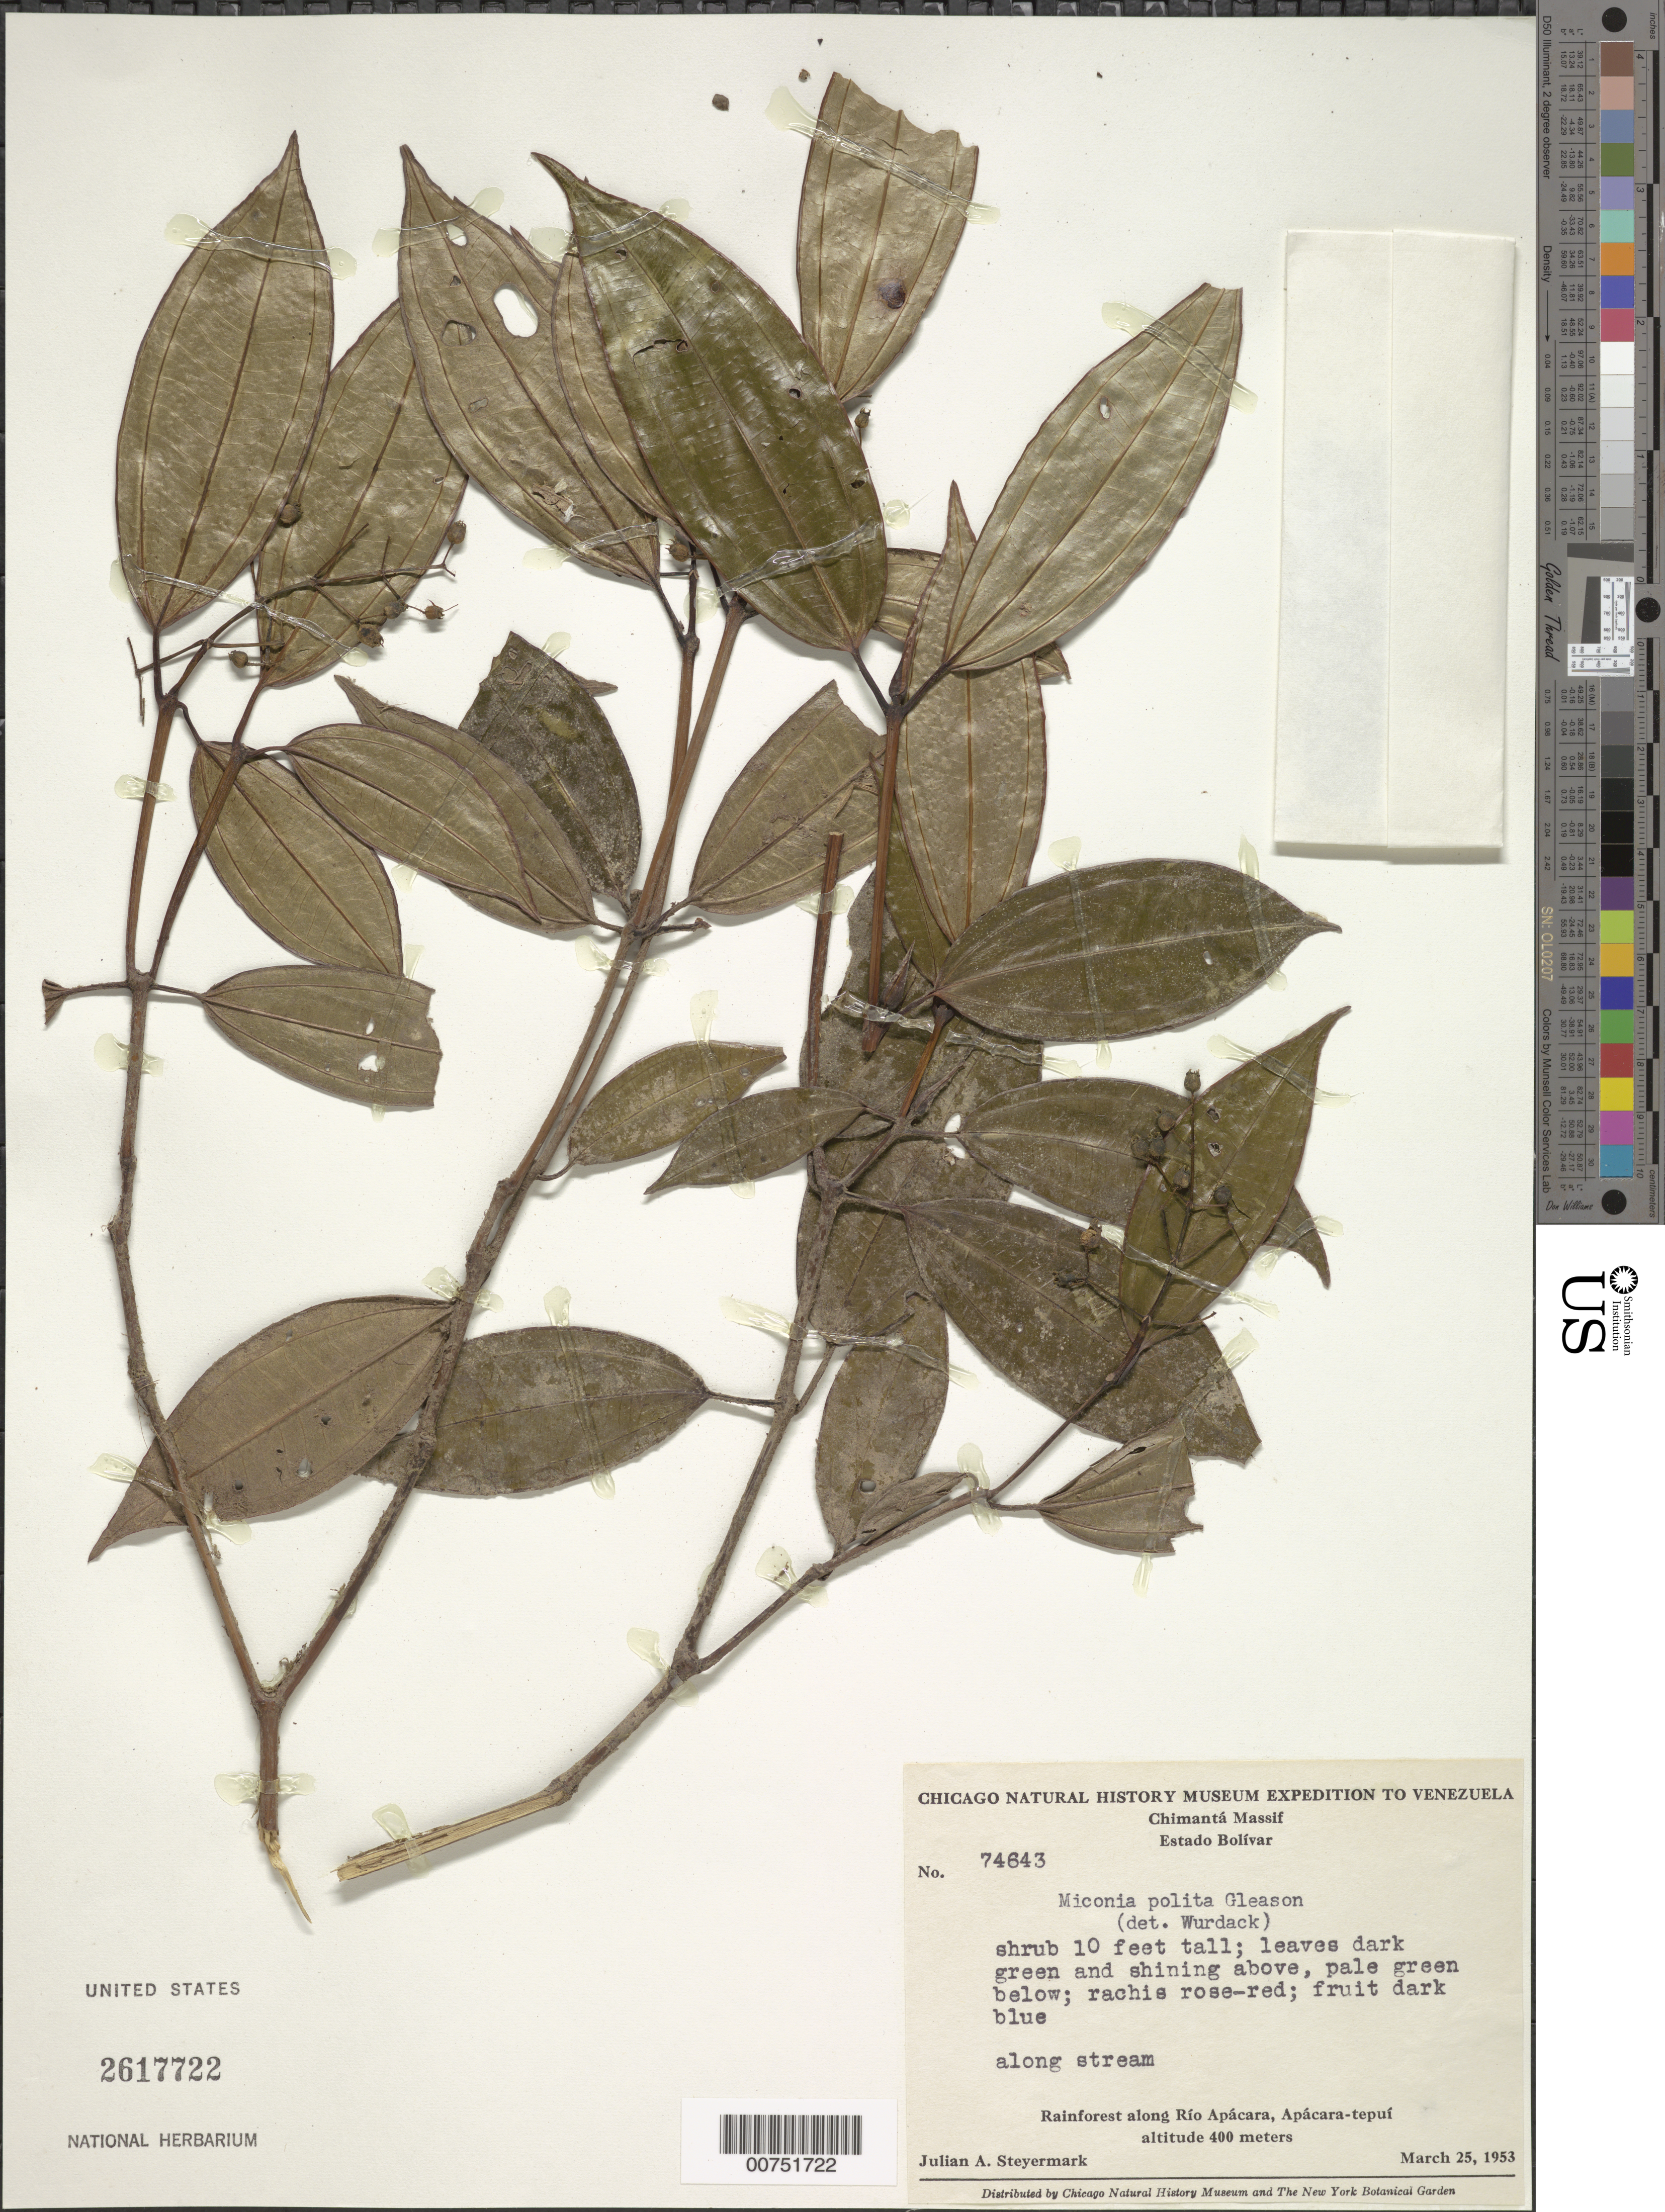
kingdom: Plantae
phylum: Tracheophyta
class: Magnoliopsida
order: Myrtales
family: Melastomataceae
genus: Miconia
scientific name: Miconia polita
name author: Gleason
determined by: Wurdack, John J., (US), US (UNITED STATES)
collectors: J. Steyermark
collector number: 74643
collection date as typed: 25-Mar-53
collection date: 1953-03-25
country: Venezuela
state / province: Bolívar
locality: Río Apácara, Apácara-tepuí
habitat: Rainforest, along stream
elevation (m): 400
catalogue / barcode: US 2617722